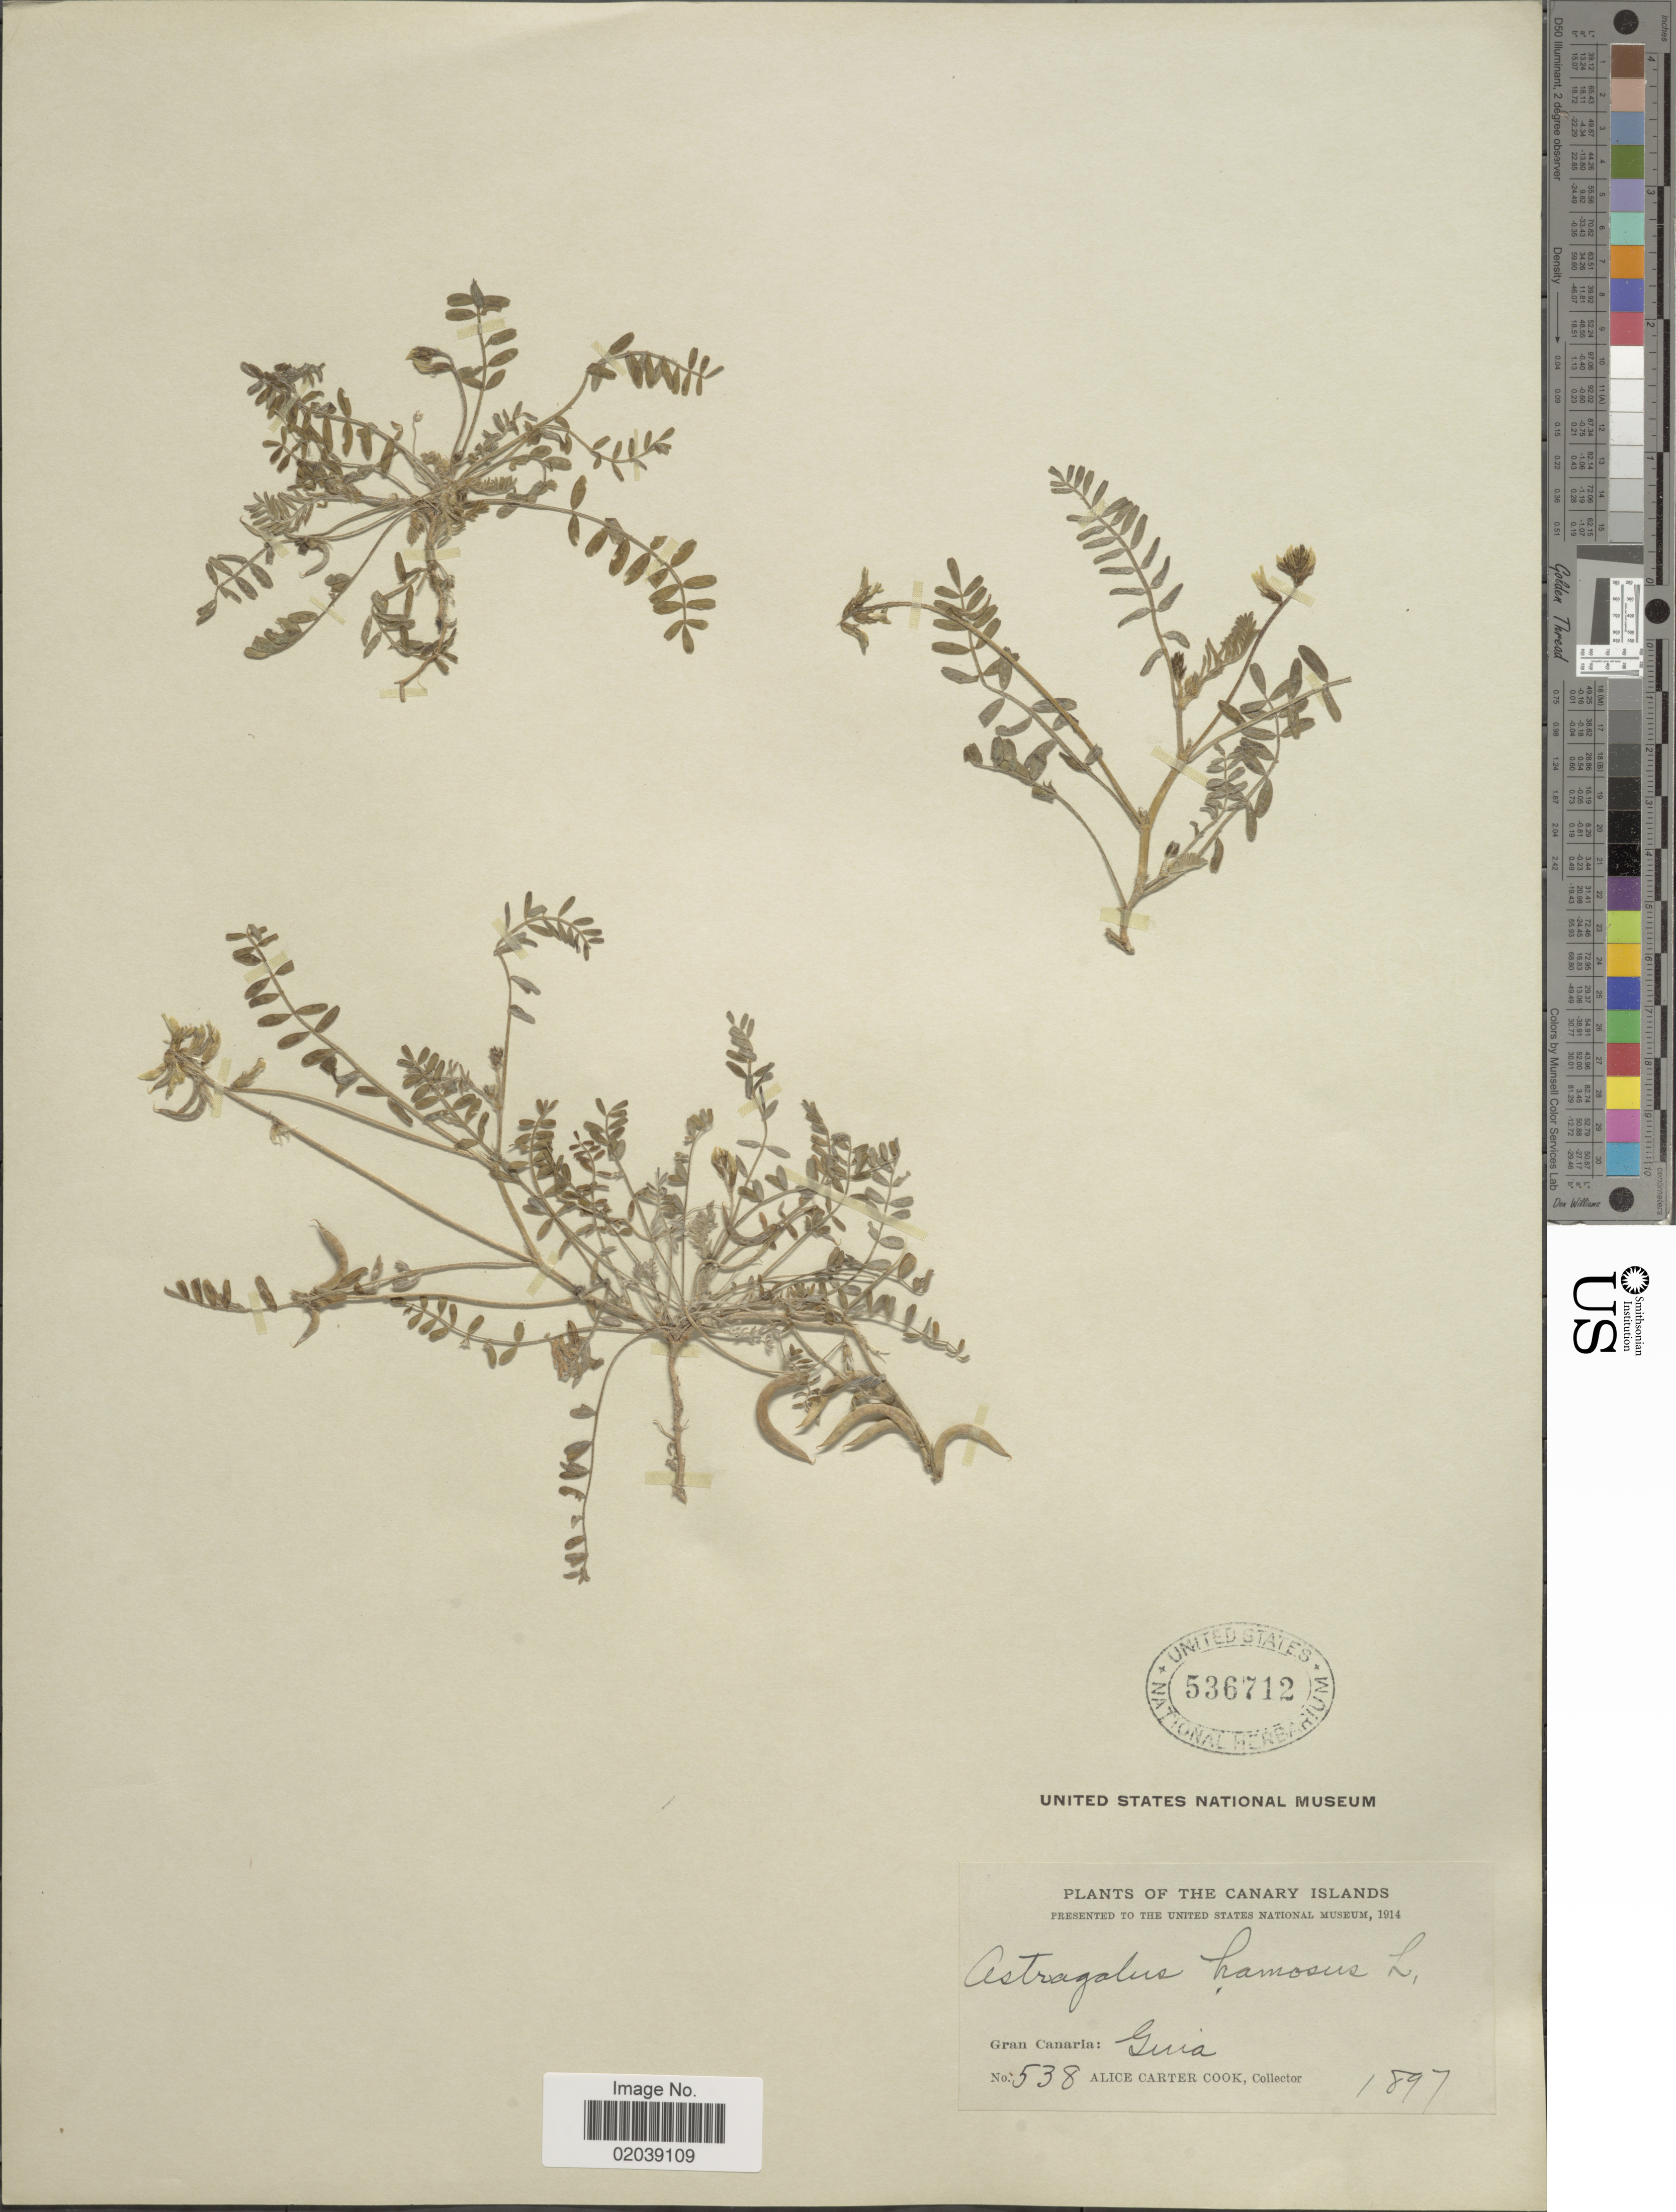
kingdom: Plantae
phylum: Tracheophyta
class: Magnoliopsida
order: Fabales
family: Fabaceae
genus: Astragalus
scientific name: Astragalus hamosus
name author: L.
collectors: Alice C. Cook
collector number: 538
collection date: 1897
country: Spain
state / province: Canarias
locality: The Canary Islands. Gran Canaria: Guia.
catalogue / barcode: US 536712